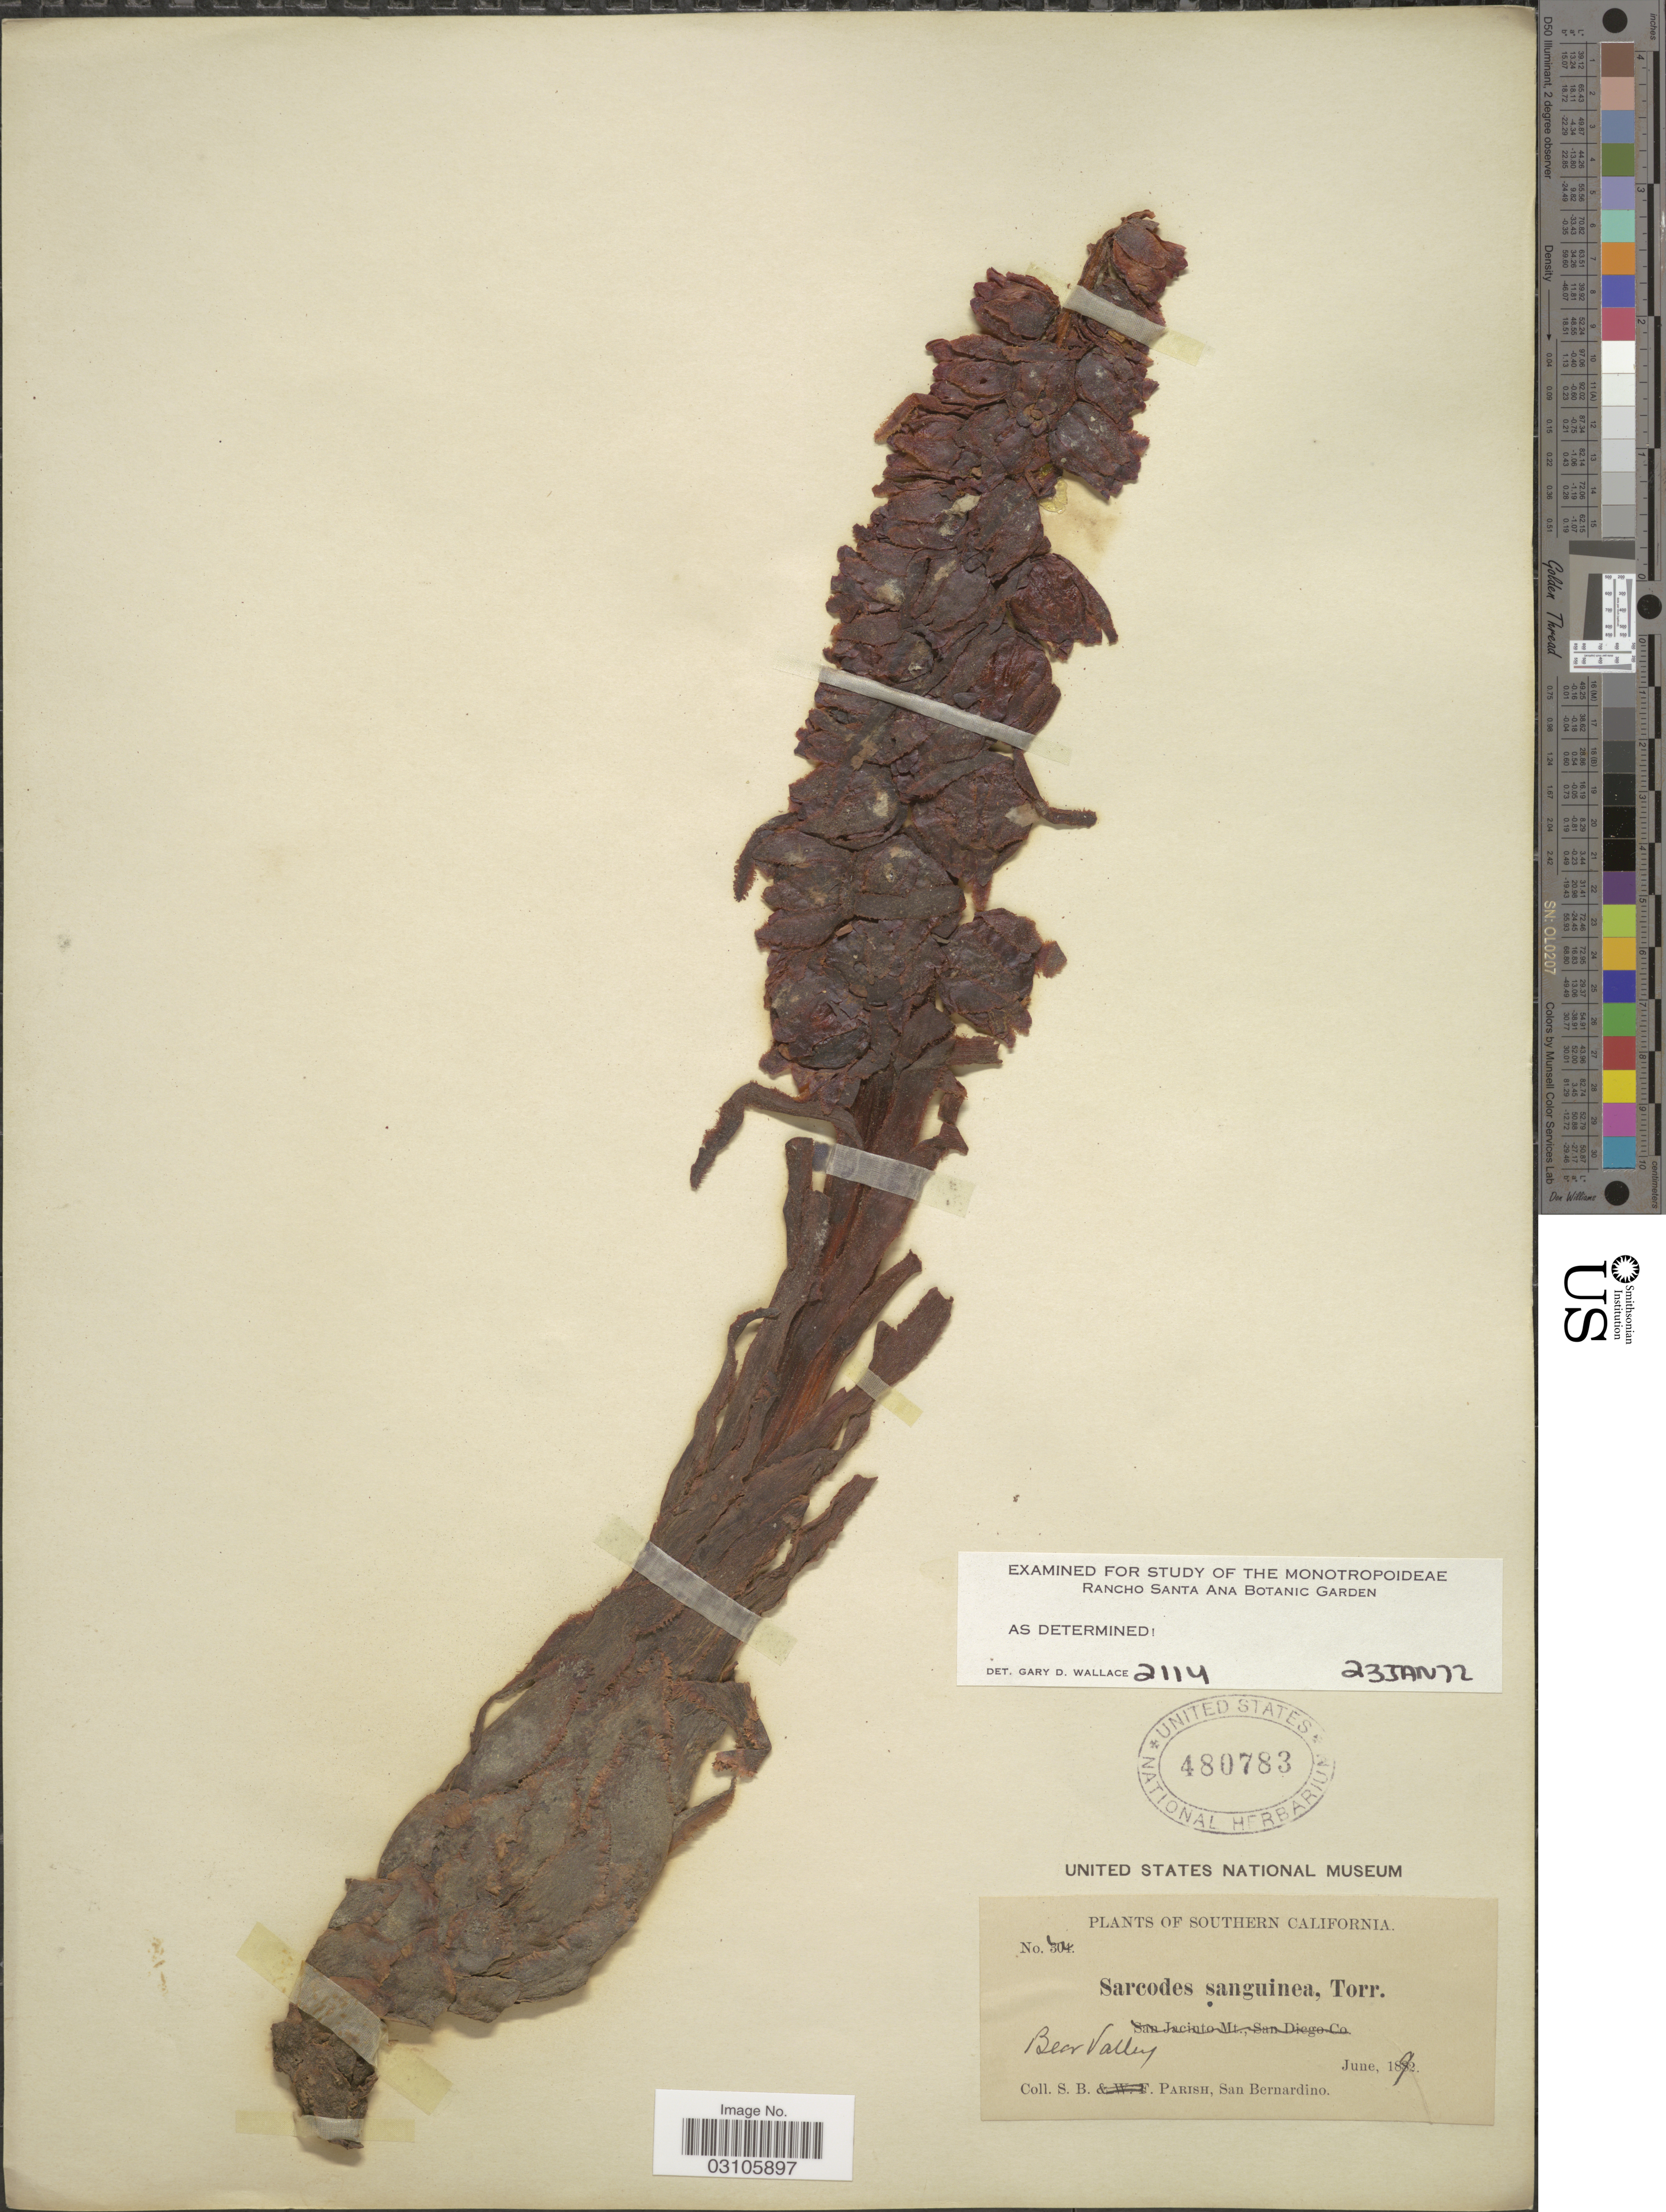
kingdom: Plantae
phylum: Tracheophyta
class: Magnoliopsida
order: Ericales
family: Ericaceae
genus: Sarcodes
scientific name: Sarcodes sanguinea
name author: Torr.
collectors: S. B. Parish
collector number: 304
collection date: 1892-06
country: United States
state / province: California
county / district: San Bernardino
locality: Southern California. Bear Valley.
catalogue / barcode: US 480783